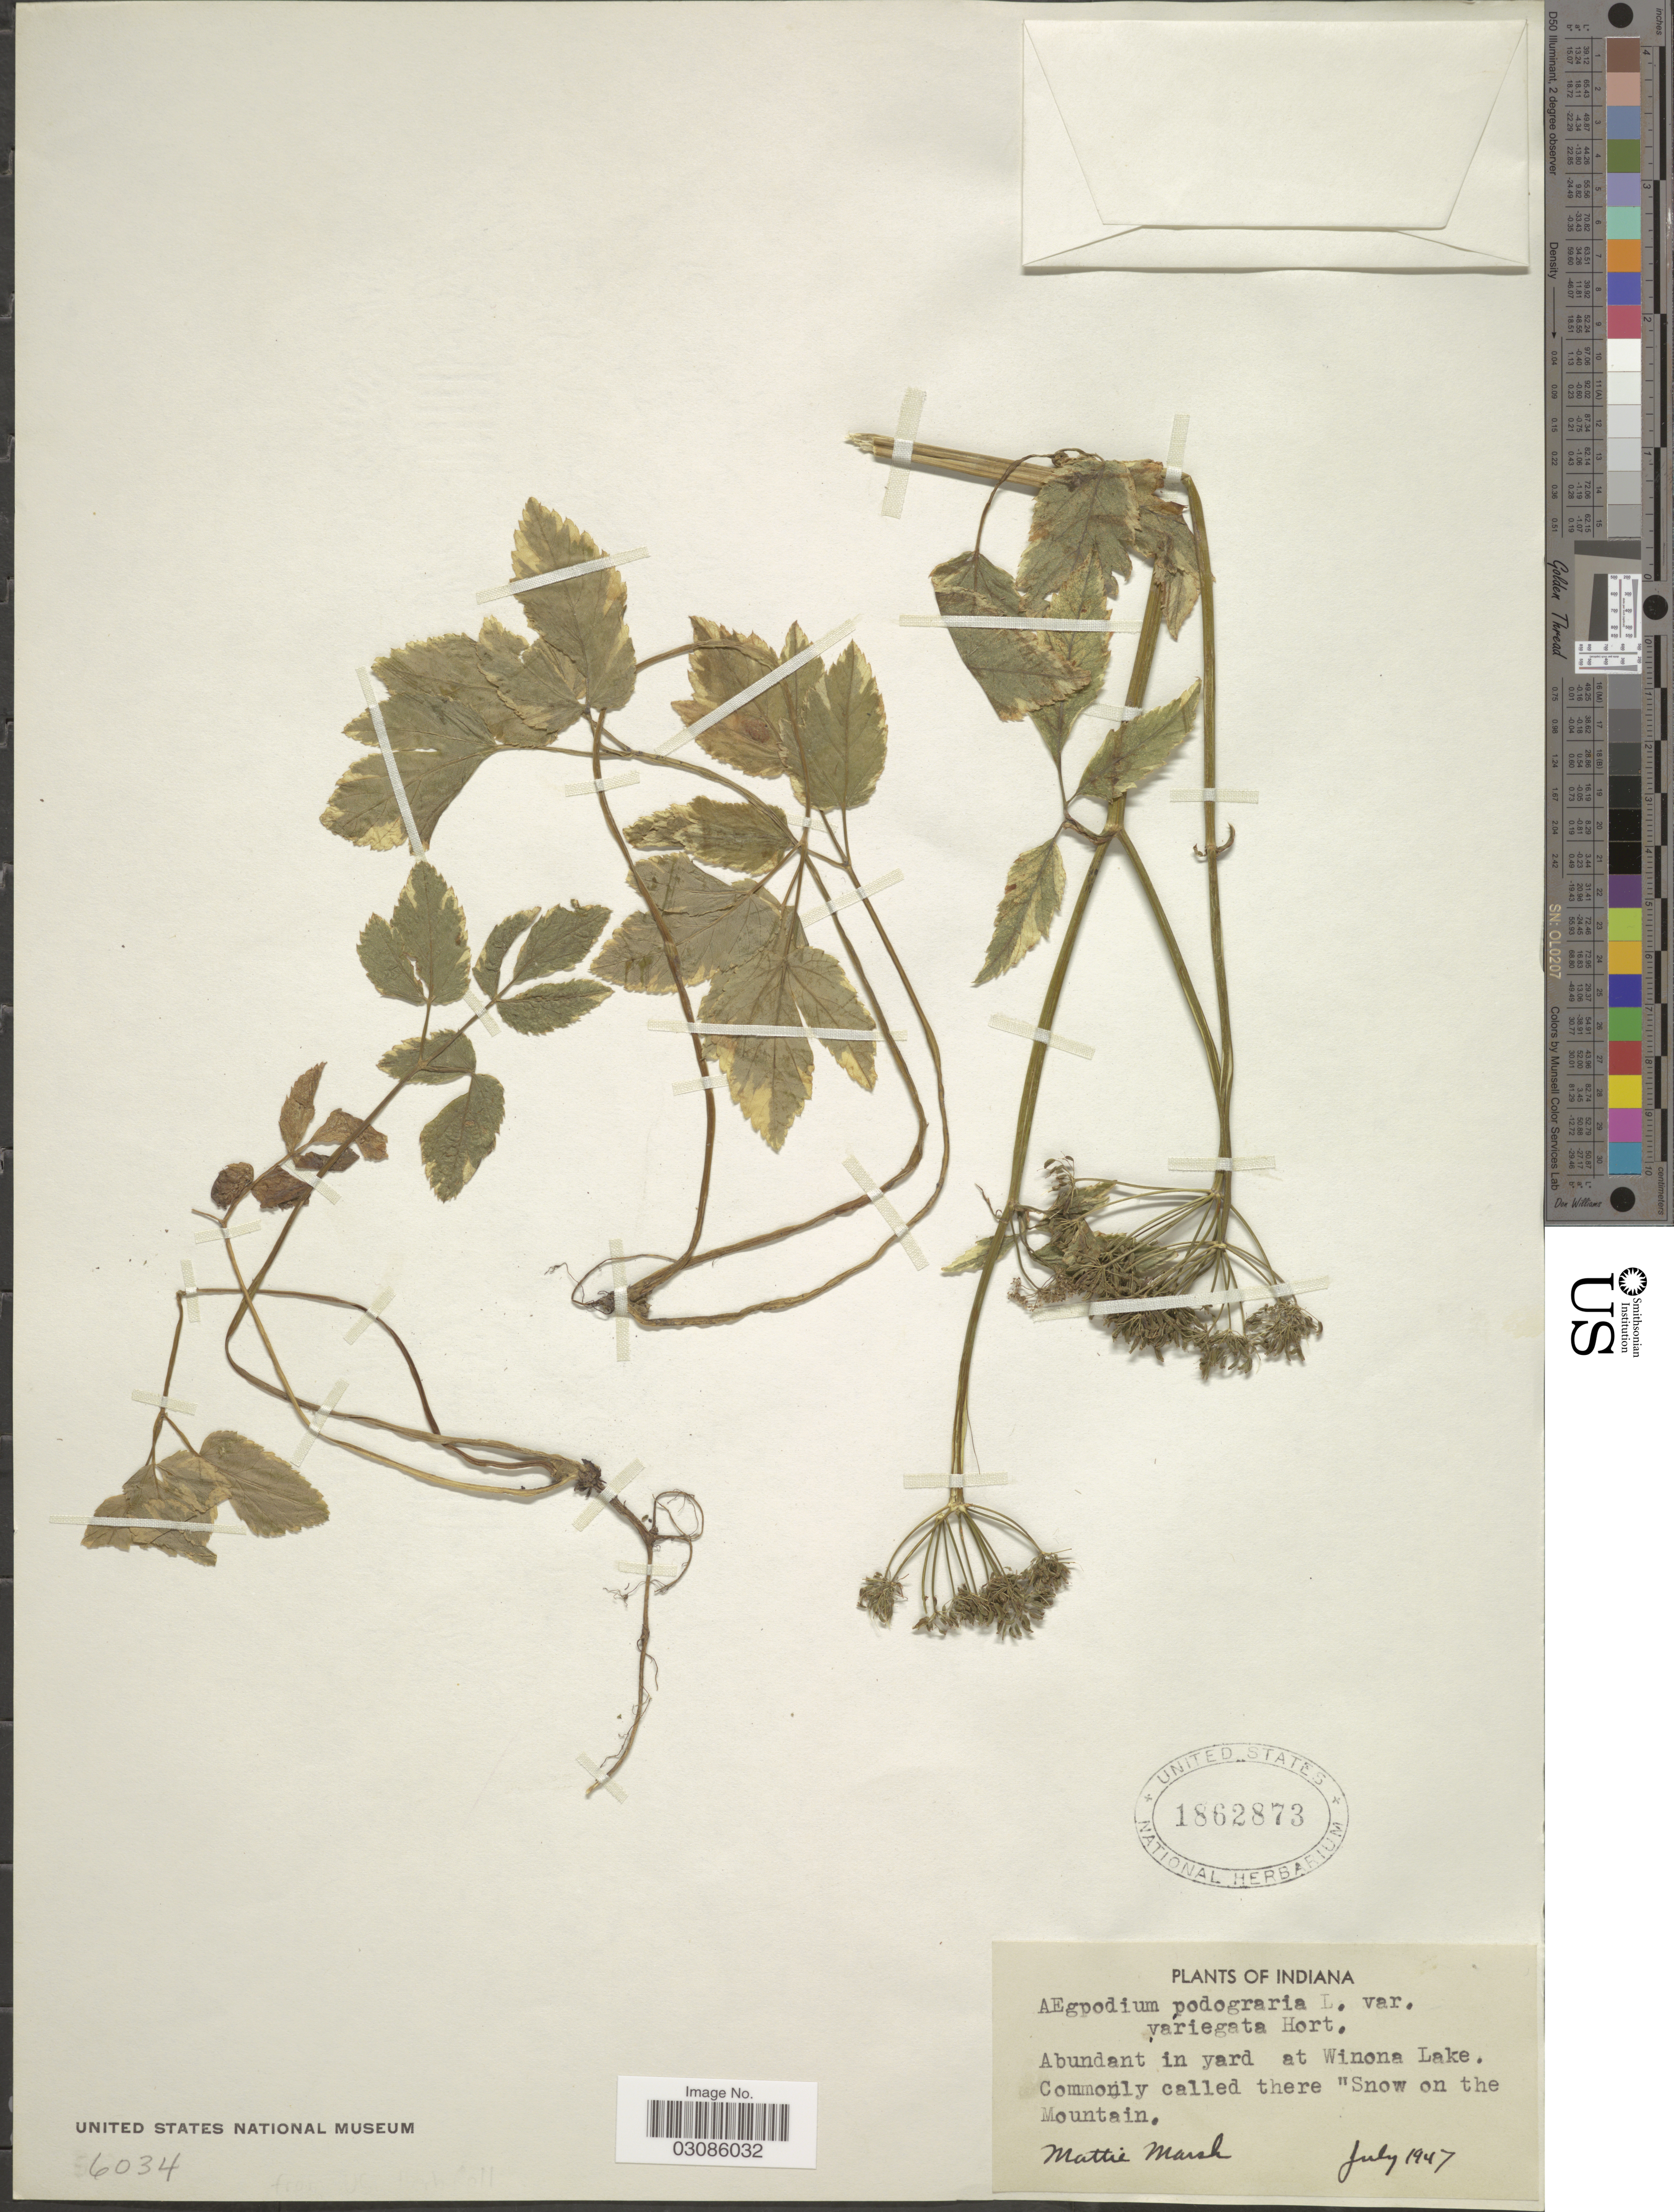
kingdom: Plantae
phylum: Tracheophyta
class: Magnoliopsida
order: Apiales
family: Apiaceae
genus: Aegopodium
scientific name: Aegopodium podagraria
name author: L.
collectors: M. Marsh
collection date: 1947-07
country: United States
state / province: Indiana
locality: Abundant in yard at Winona Lake. Commonly called there Snow on the Mountain.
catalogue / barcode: US 1862873